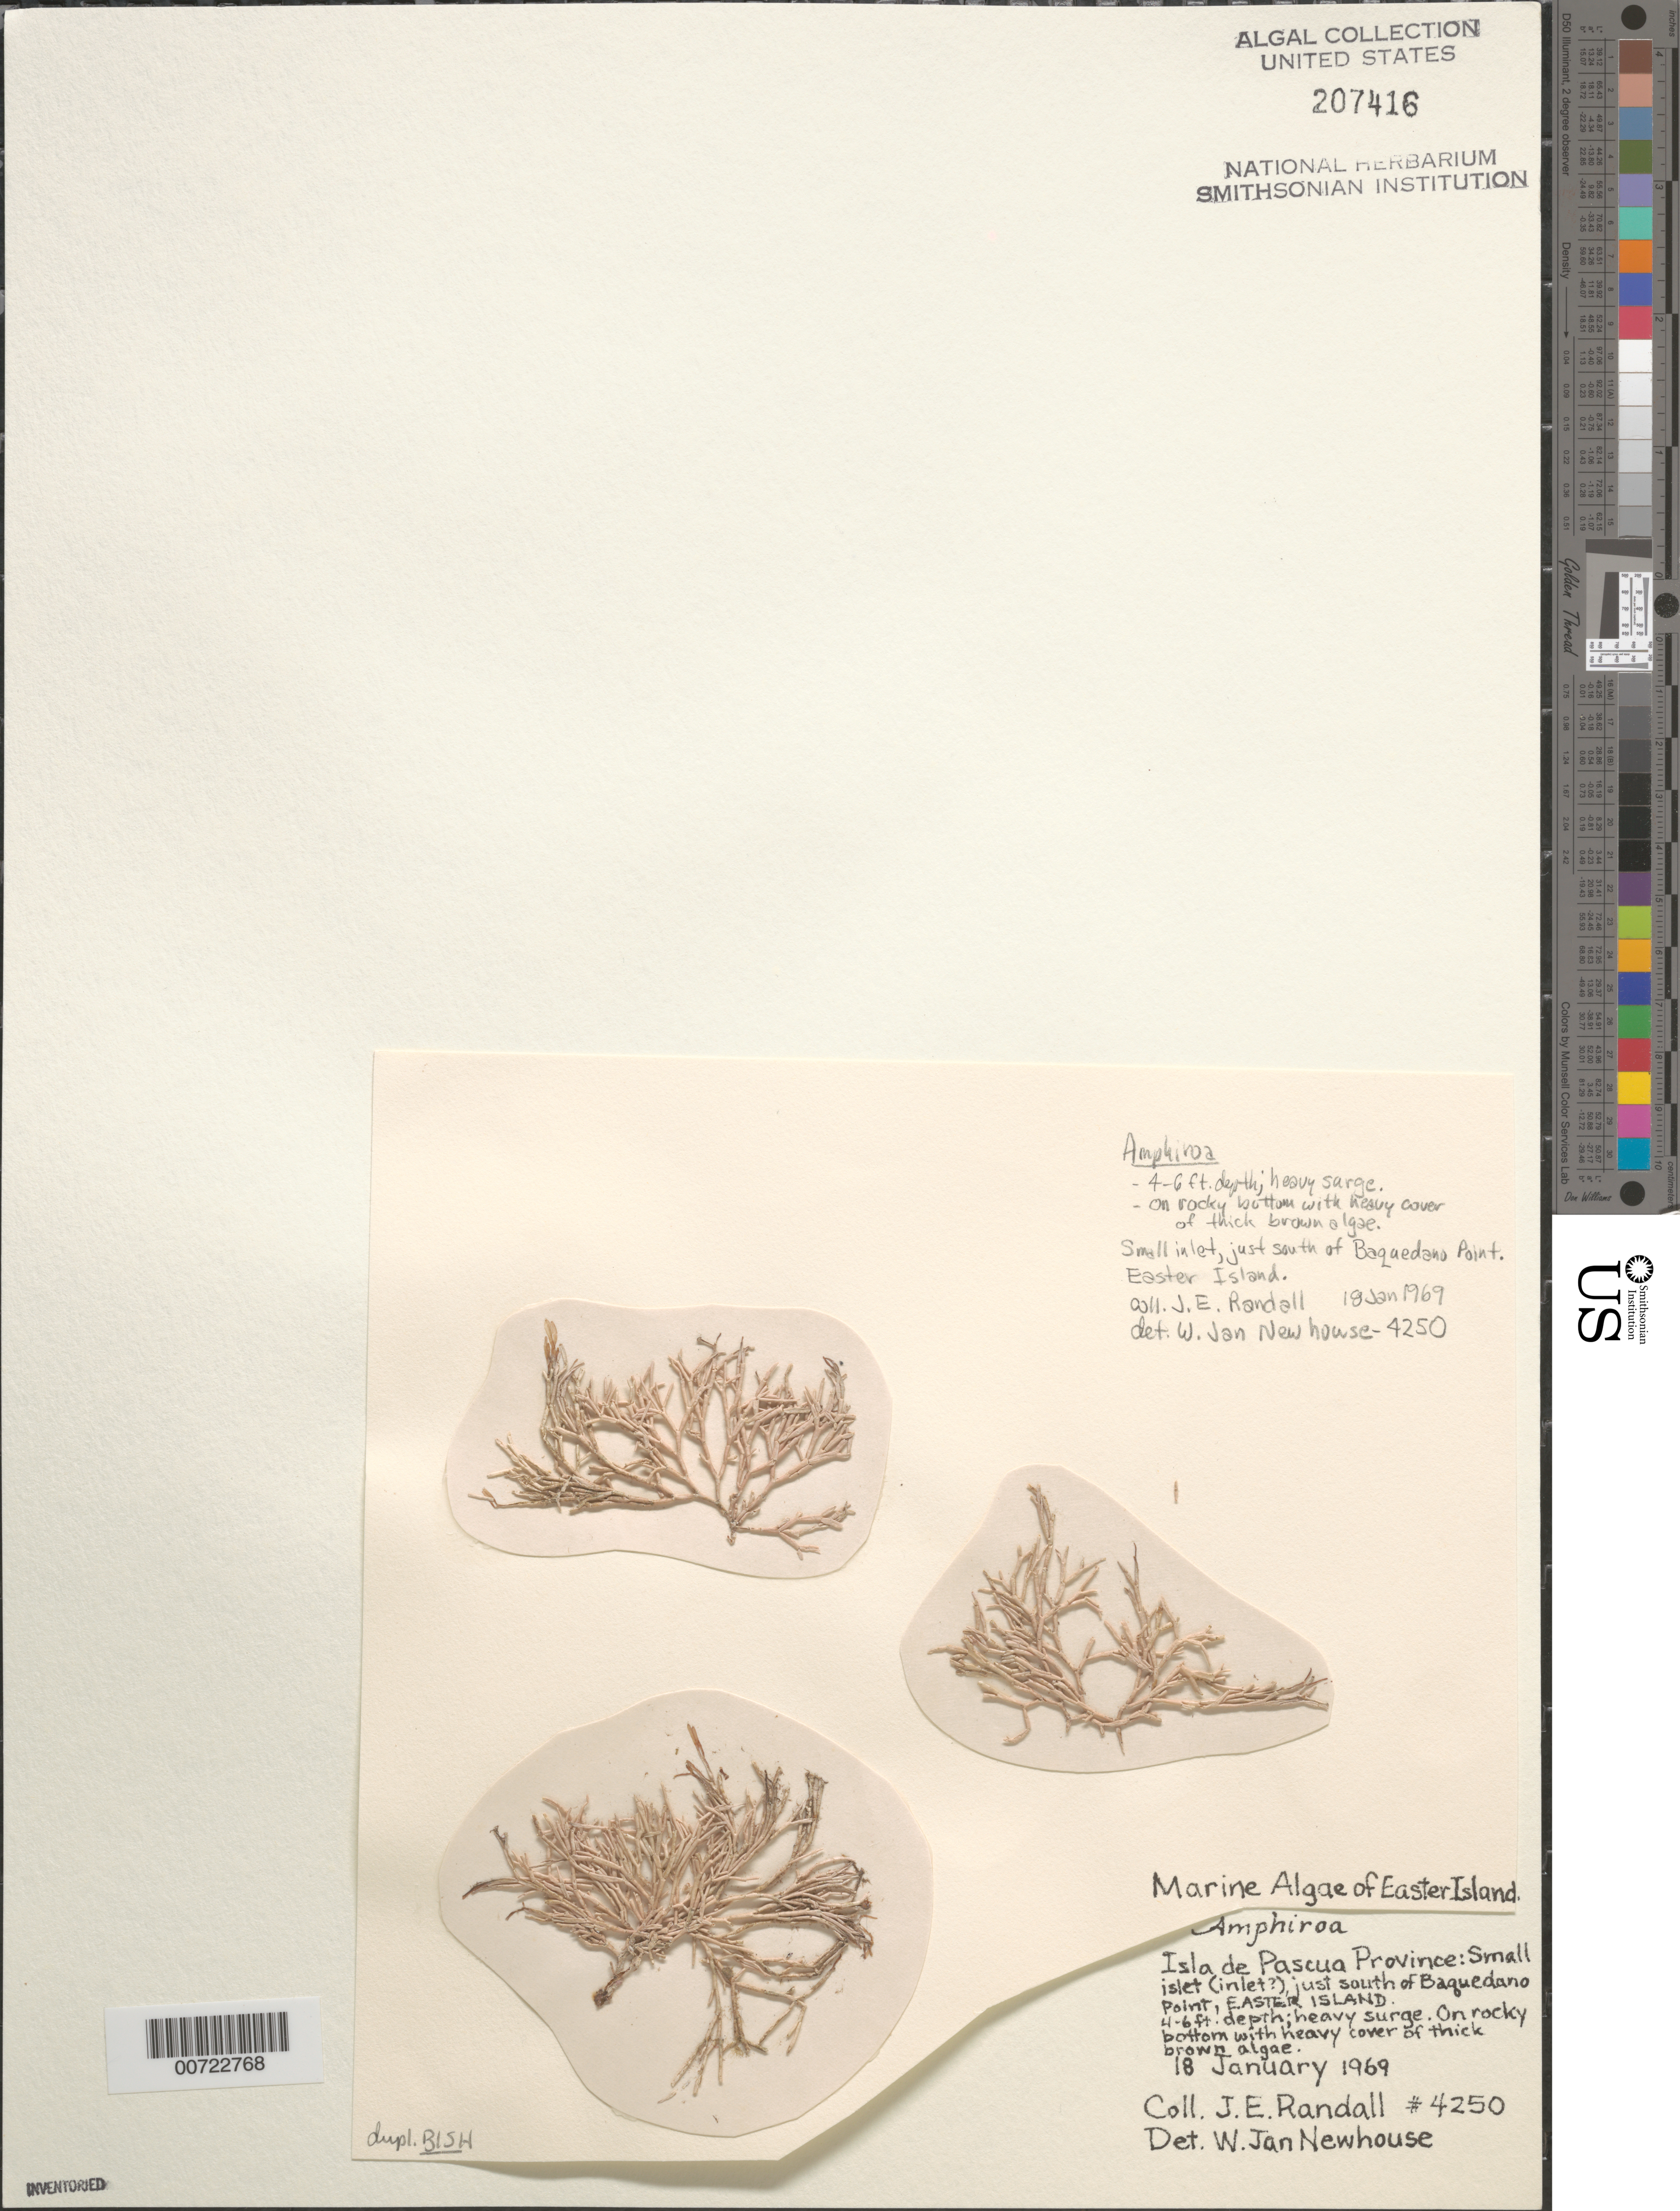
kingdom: Plantae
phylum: Rhodophyta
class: Florideophyceae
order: Corallinales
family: Lithophyllaceae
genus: Amphiroa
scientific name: Amphiroa sp.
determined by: Newhouse, W. Jan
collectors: J. Randall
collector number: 4250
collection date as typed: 18 Jan 1969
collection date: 1969-01-18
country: Chile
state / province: Valparaíso (V)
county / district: Isla de Pascua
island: Pascua [Easter]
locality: Small islet (inlet?) just south of Baquedano Point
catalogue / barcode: US 207416